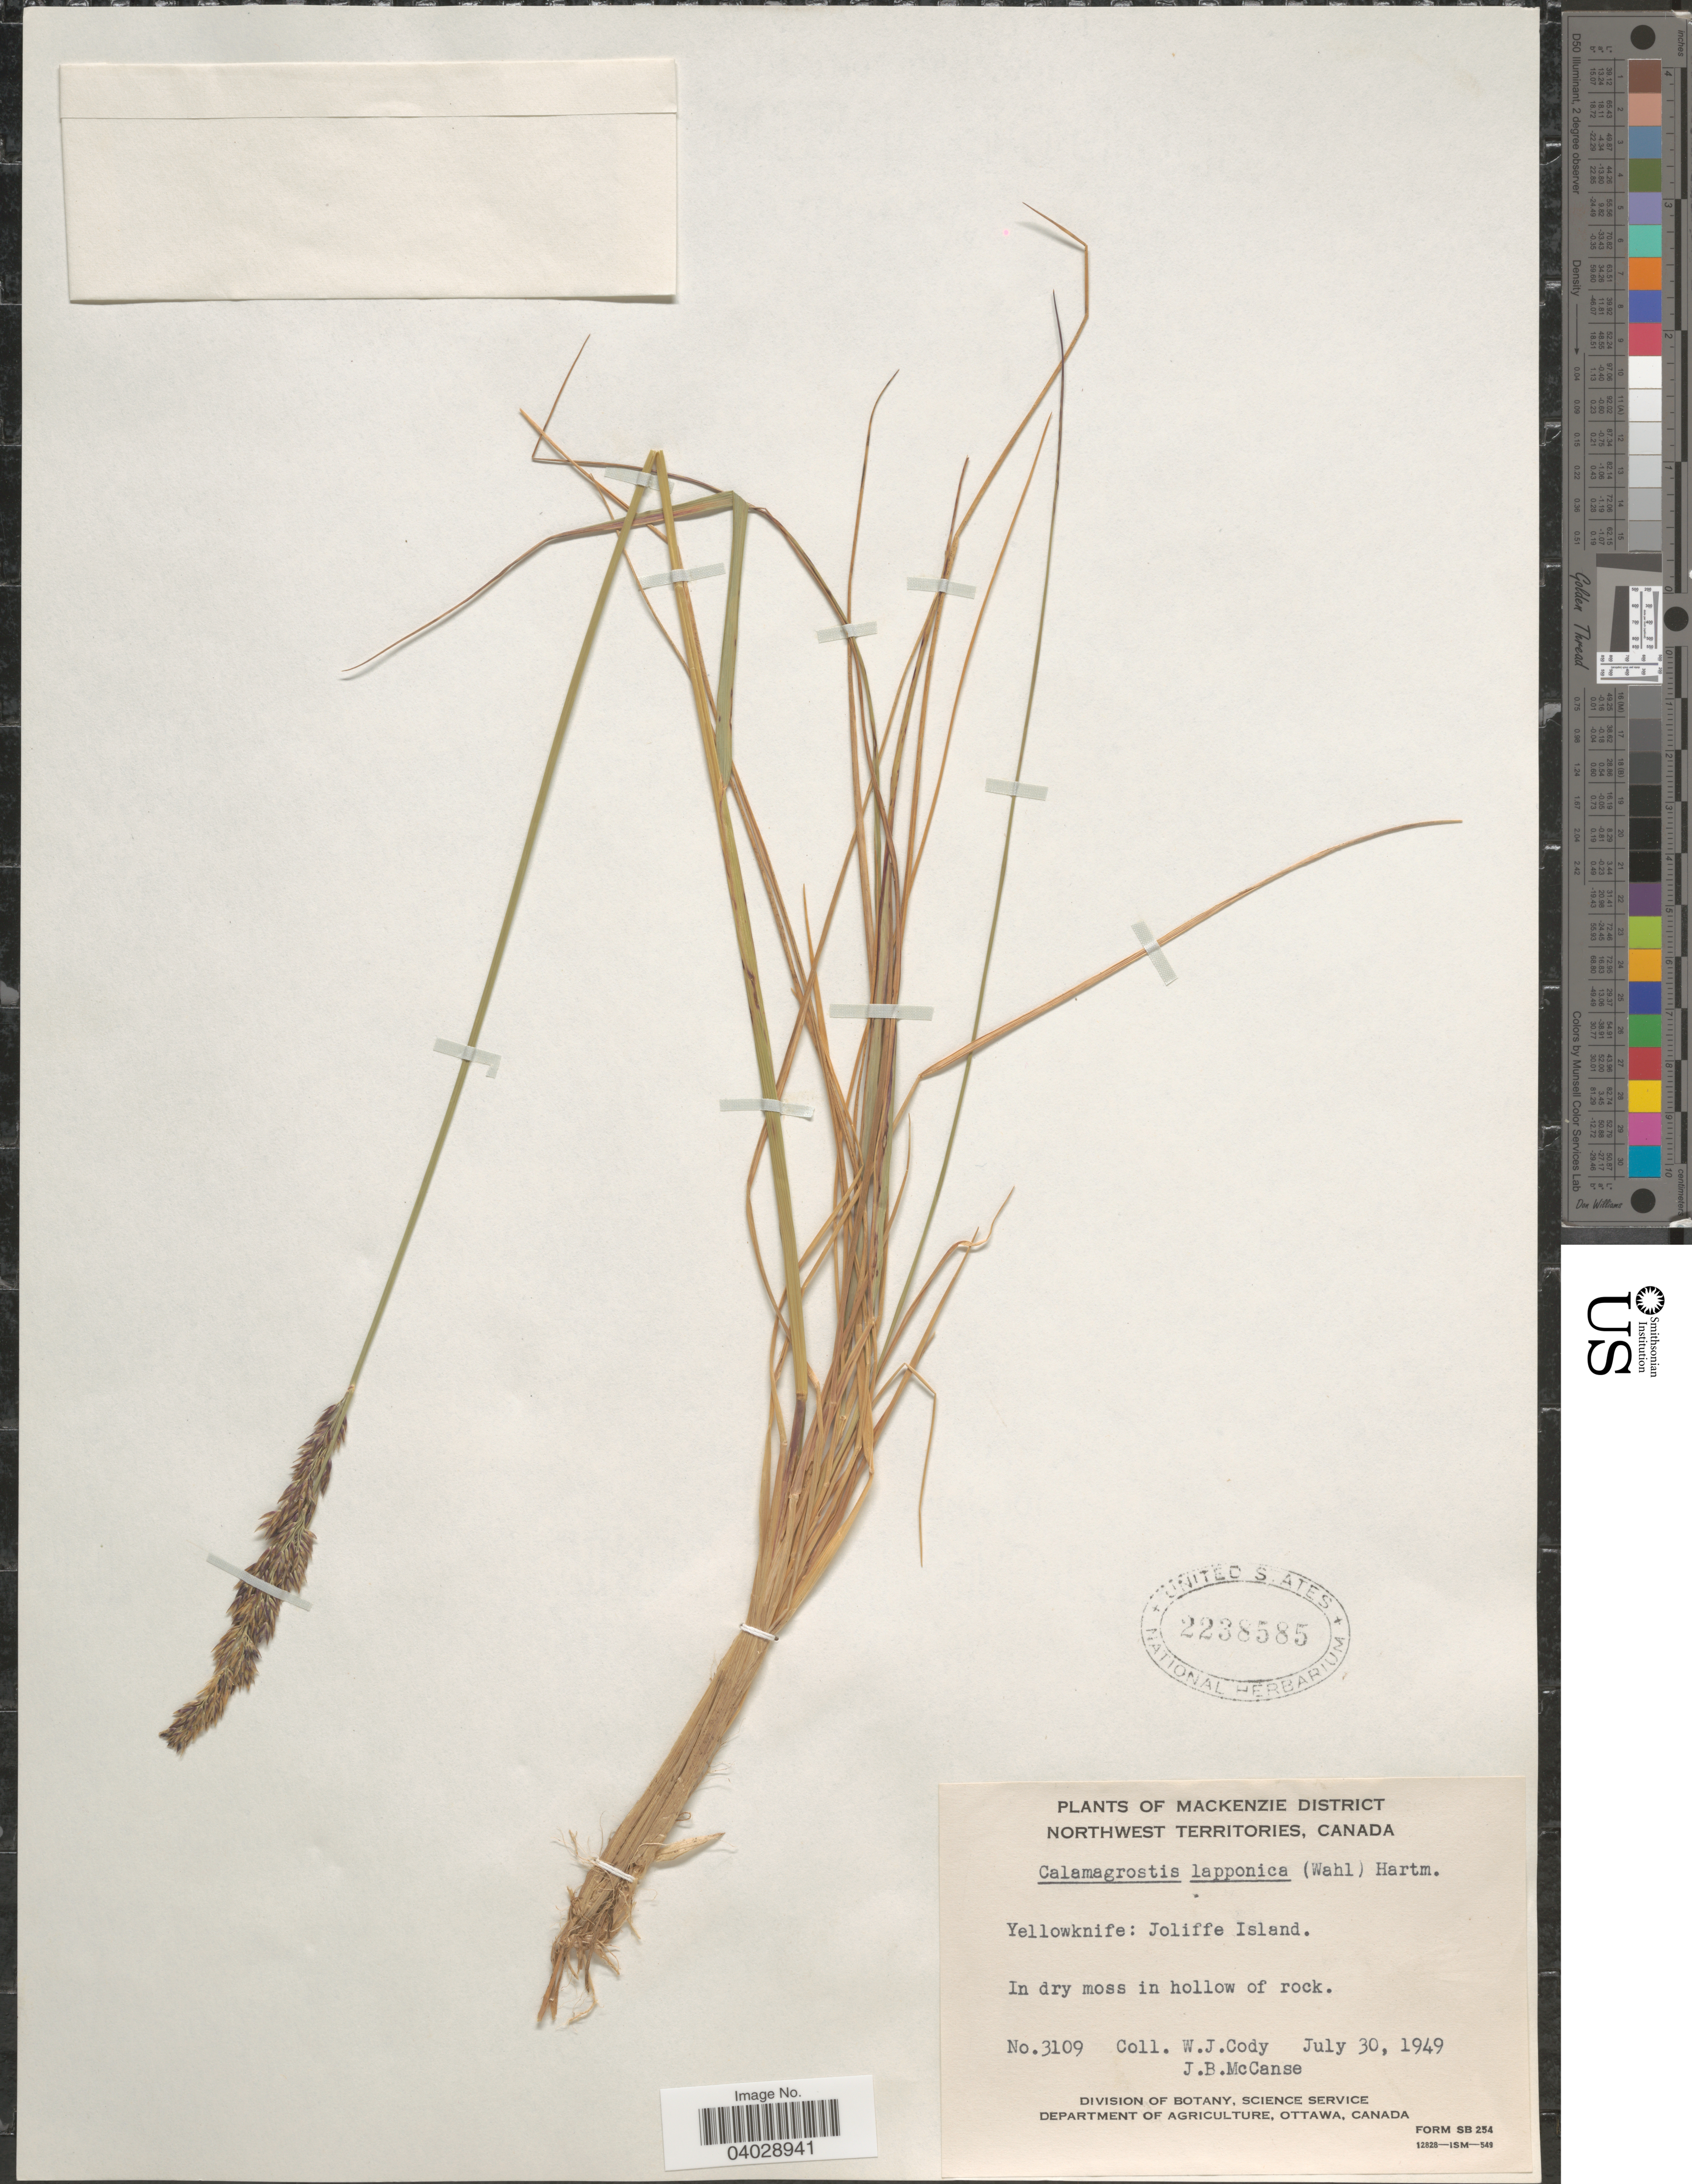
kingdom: Plantae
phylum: Tracheophyta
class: Liliopsida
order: Poales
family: Poaceae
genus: Calamagrostis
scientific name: Calamagrostis lapponica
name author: (Wahlenb.) Hartm.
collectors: W. Cody & J. McCanse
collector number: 3109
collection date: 1949-07-30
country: Canada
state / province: Northwest Territories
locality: Mackenzie District. Yellowknife: Joliffe Island.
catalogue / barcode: US 2238585